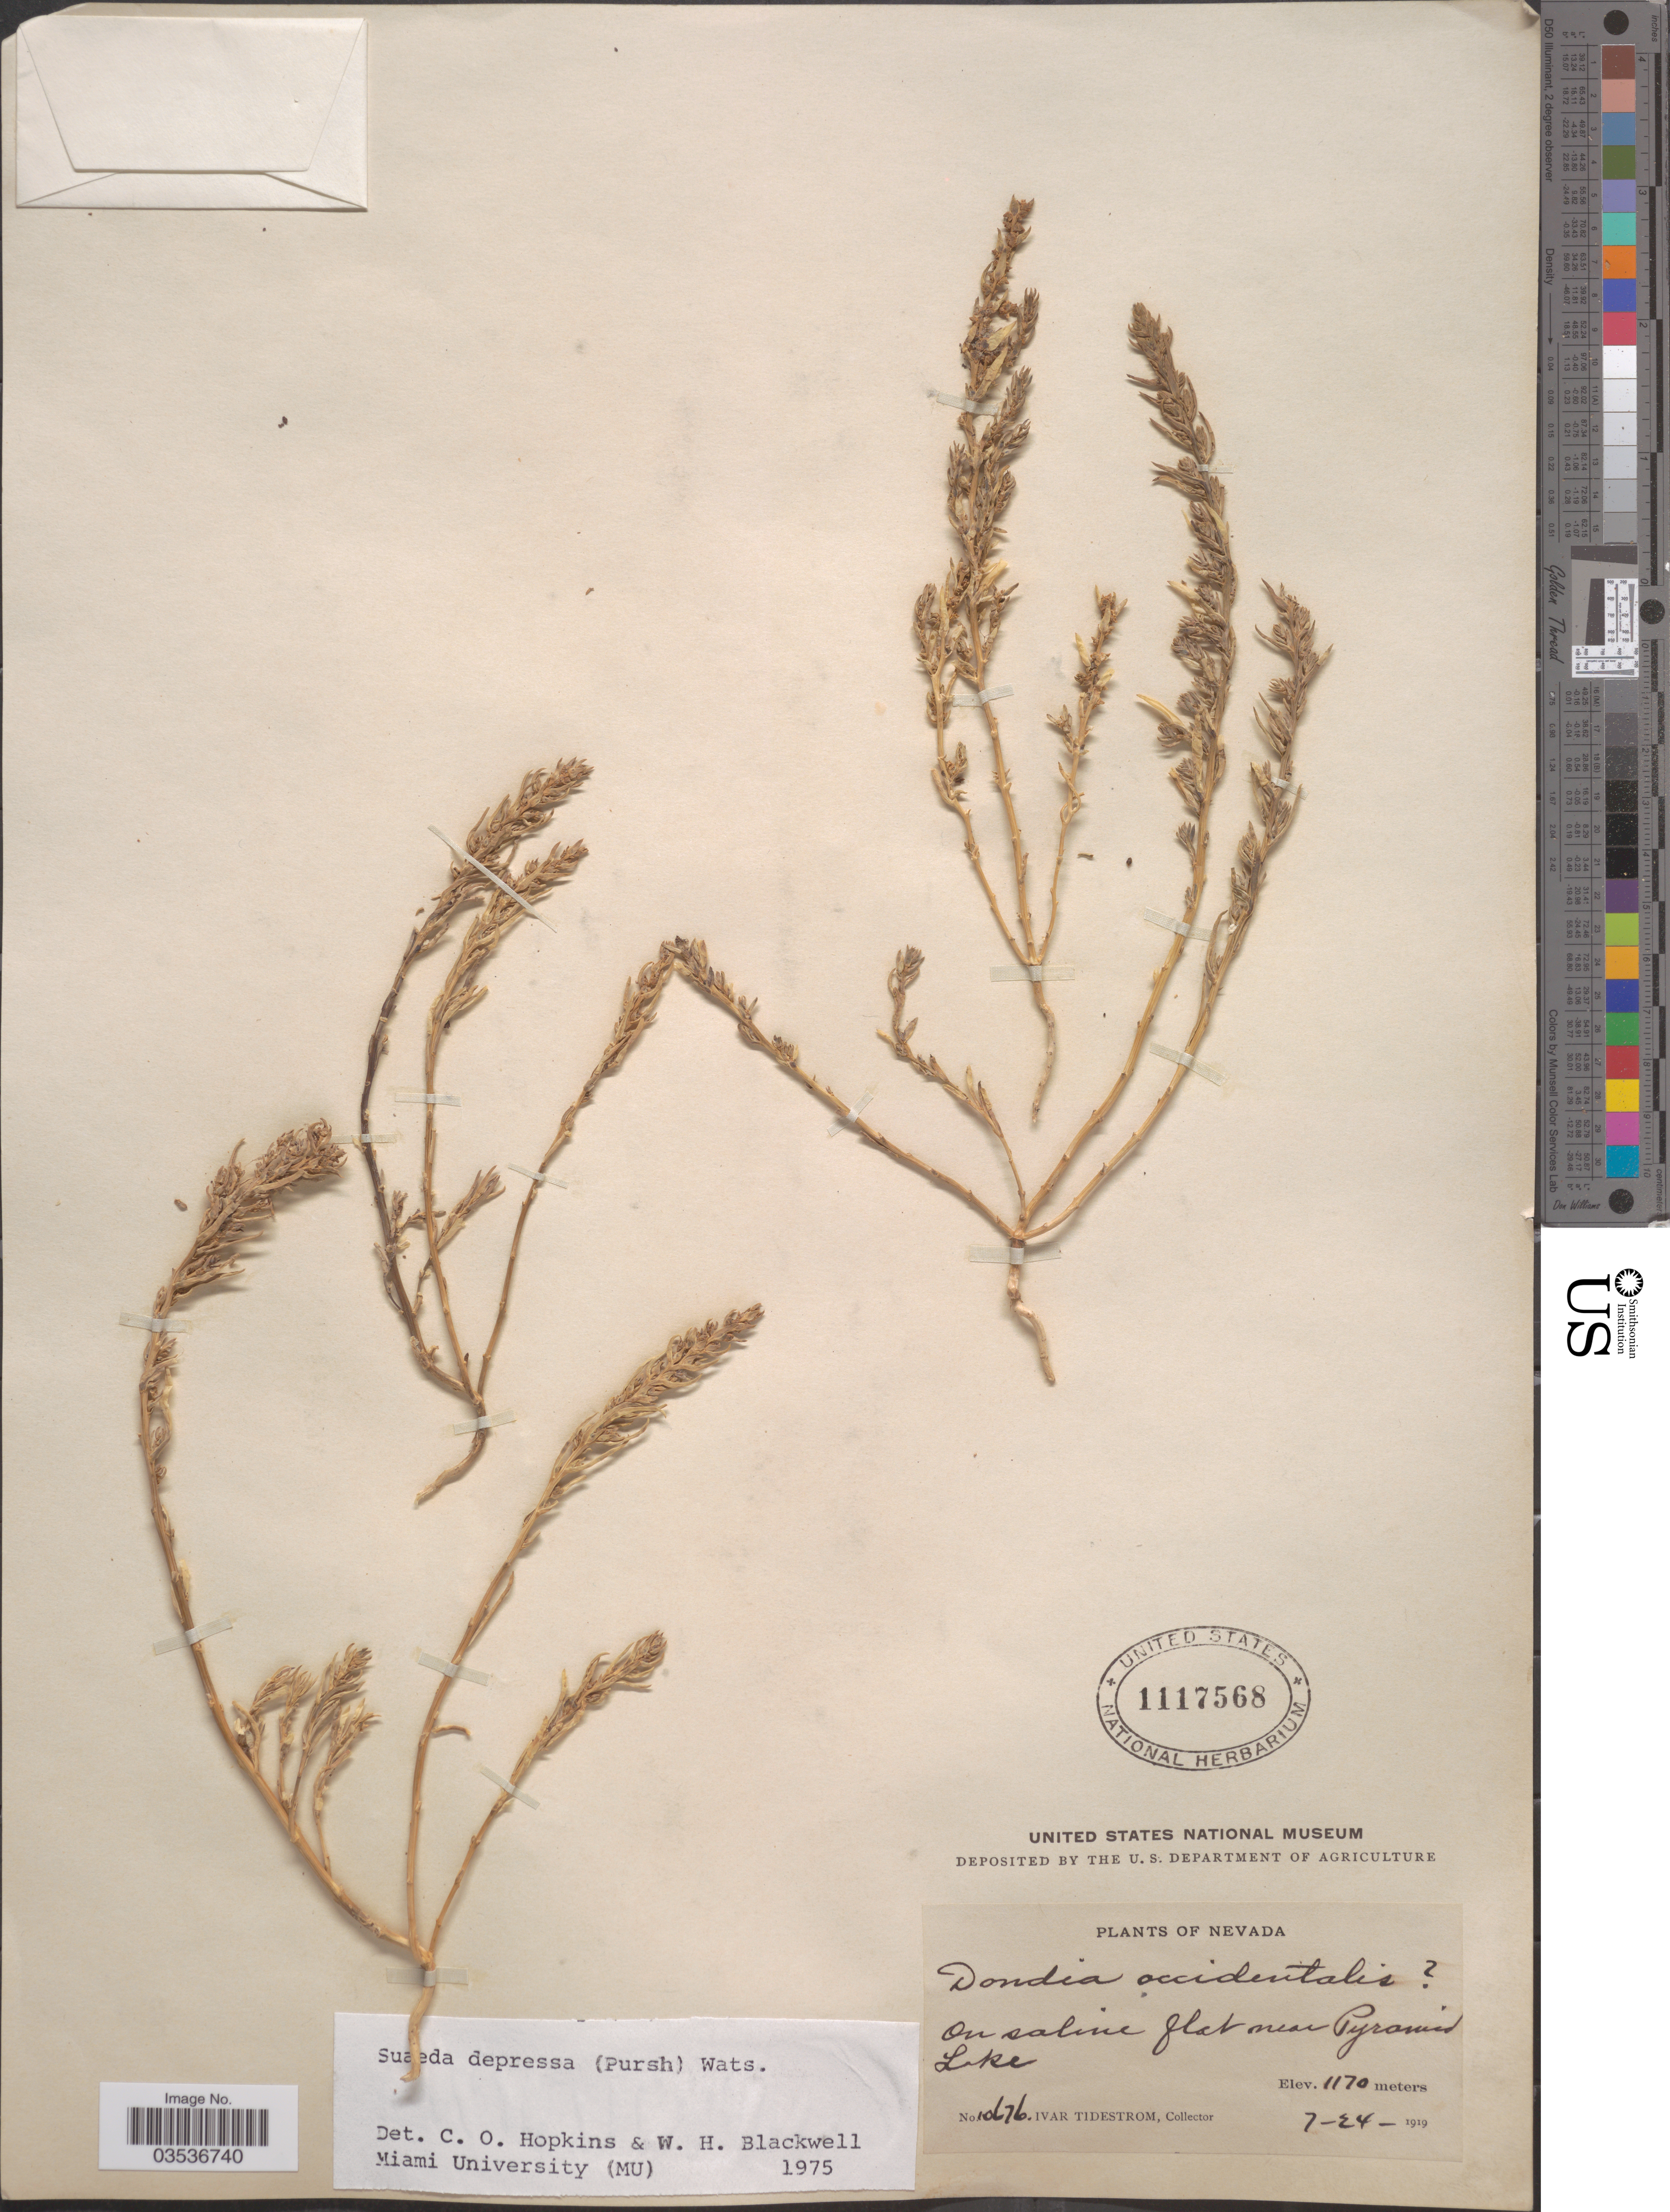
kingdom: Plantae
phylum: Tracheophyta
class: Magnoliopsida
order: Caryophyllales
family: Amaranthaceae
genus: Suaeda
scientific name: Suaeda depressa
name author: (Pursh) S. Watson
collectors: I. F. Tidestrom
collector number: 10676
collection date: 1919-07-24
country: United States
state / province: Nevada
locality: On saline flat near Pyramid Lake.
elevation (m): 1170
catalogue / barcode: US 1117568